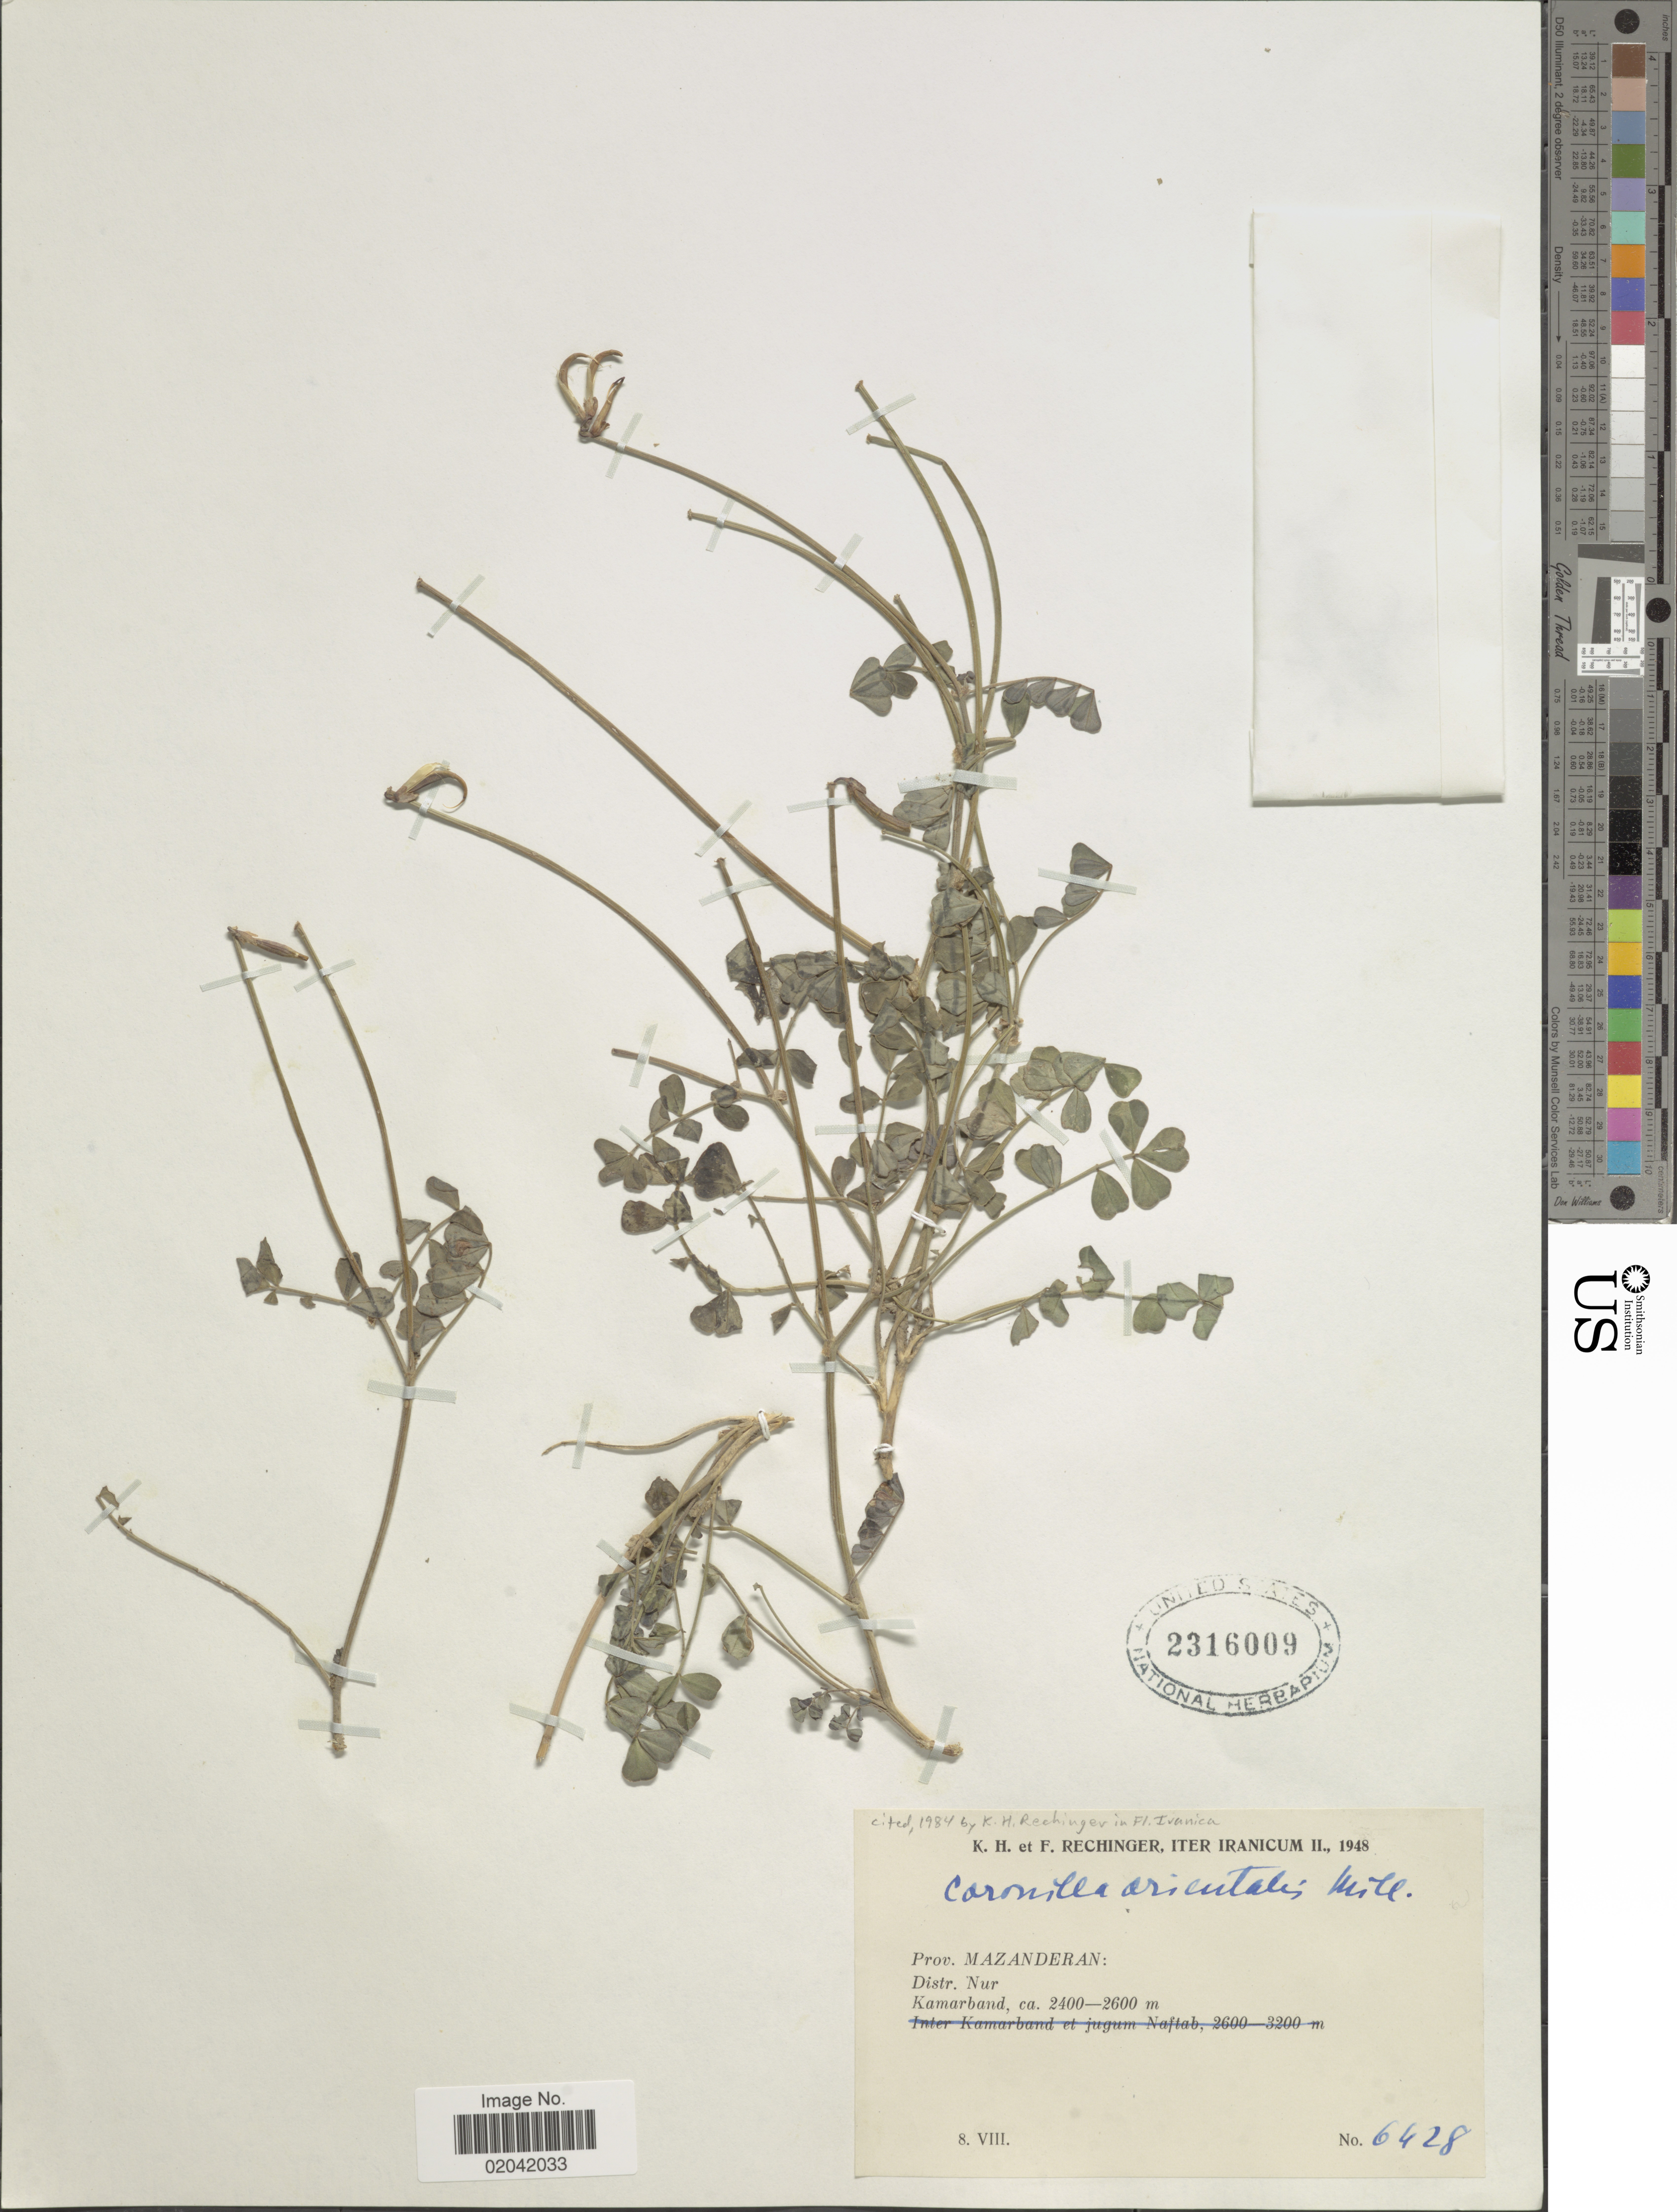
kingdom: Plantae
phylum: Tracheophyta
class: Magnoliopsida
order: Fabales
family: Fabaceae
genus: Coronilla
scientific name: Coronilla orientalis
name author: Mill.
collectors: K. H. Rechinger & F. Rechinger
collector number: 6428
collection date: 1948-08-08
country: Iran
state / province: Mazandaran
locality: Prov. Mazanderan, Distr. Nur, Kamarband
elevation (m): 2400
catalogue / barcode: US 2316009